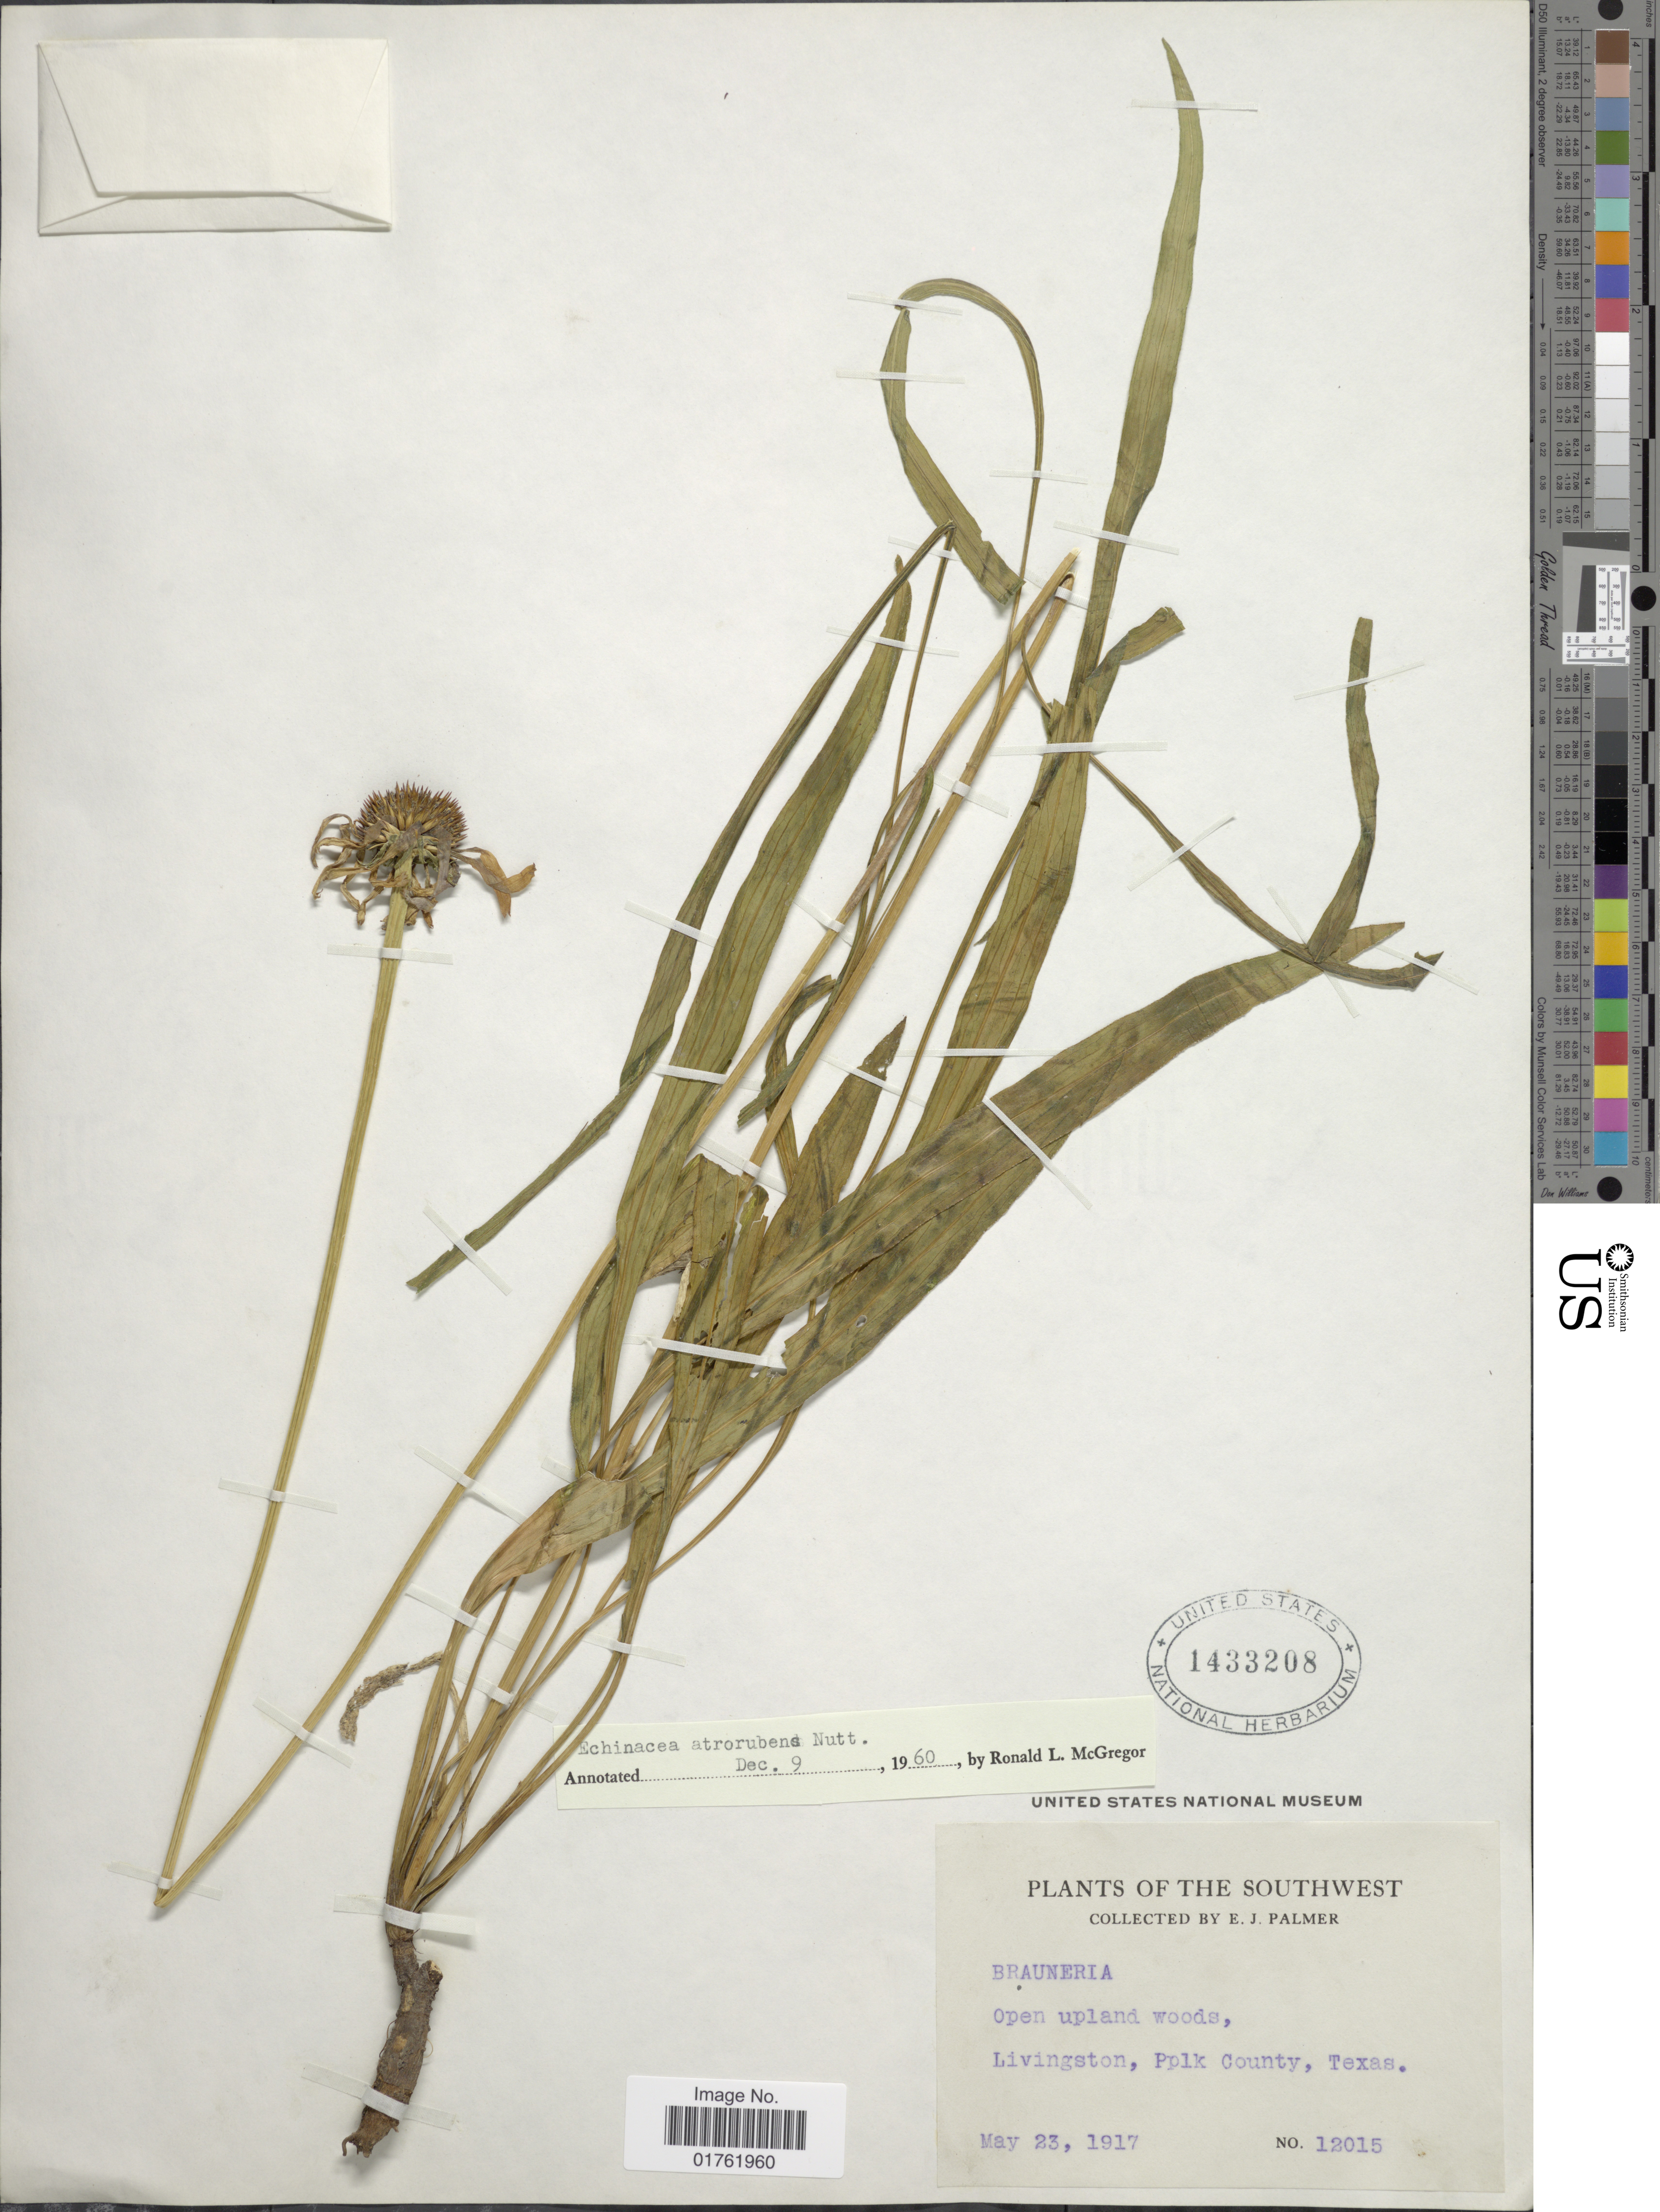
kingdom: Plantae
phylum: Tracheophyta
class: Magnoliopsida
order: Asterales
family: Asteraceae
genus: Echinacea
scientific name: Echinacea atrorubens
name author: (Nutt.) Nutt.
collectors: E. J. Palmer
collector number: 12015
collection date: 1917-05-23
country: United States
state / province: Texas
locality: The Southwest, Open upland woods, Livingston, Polk County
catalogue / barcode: US 1433208